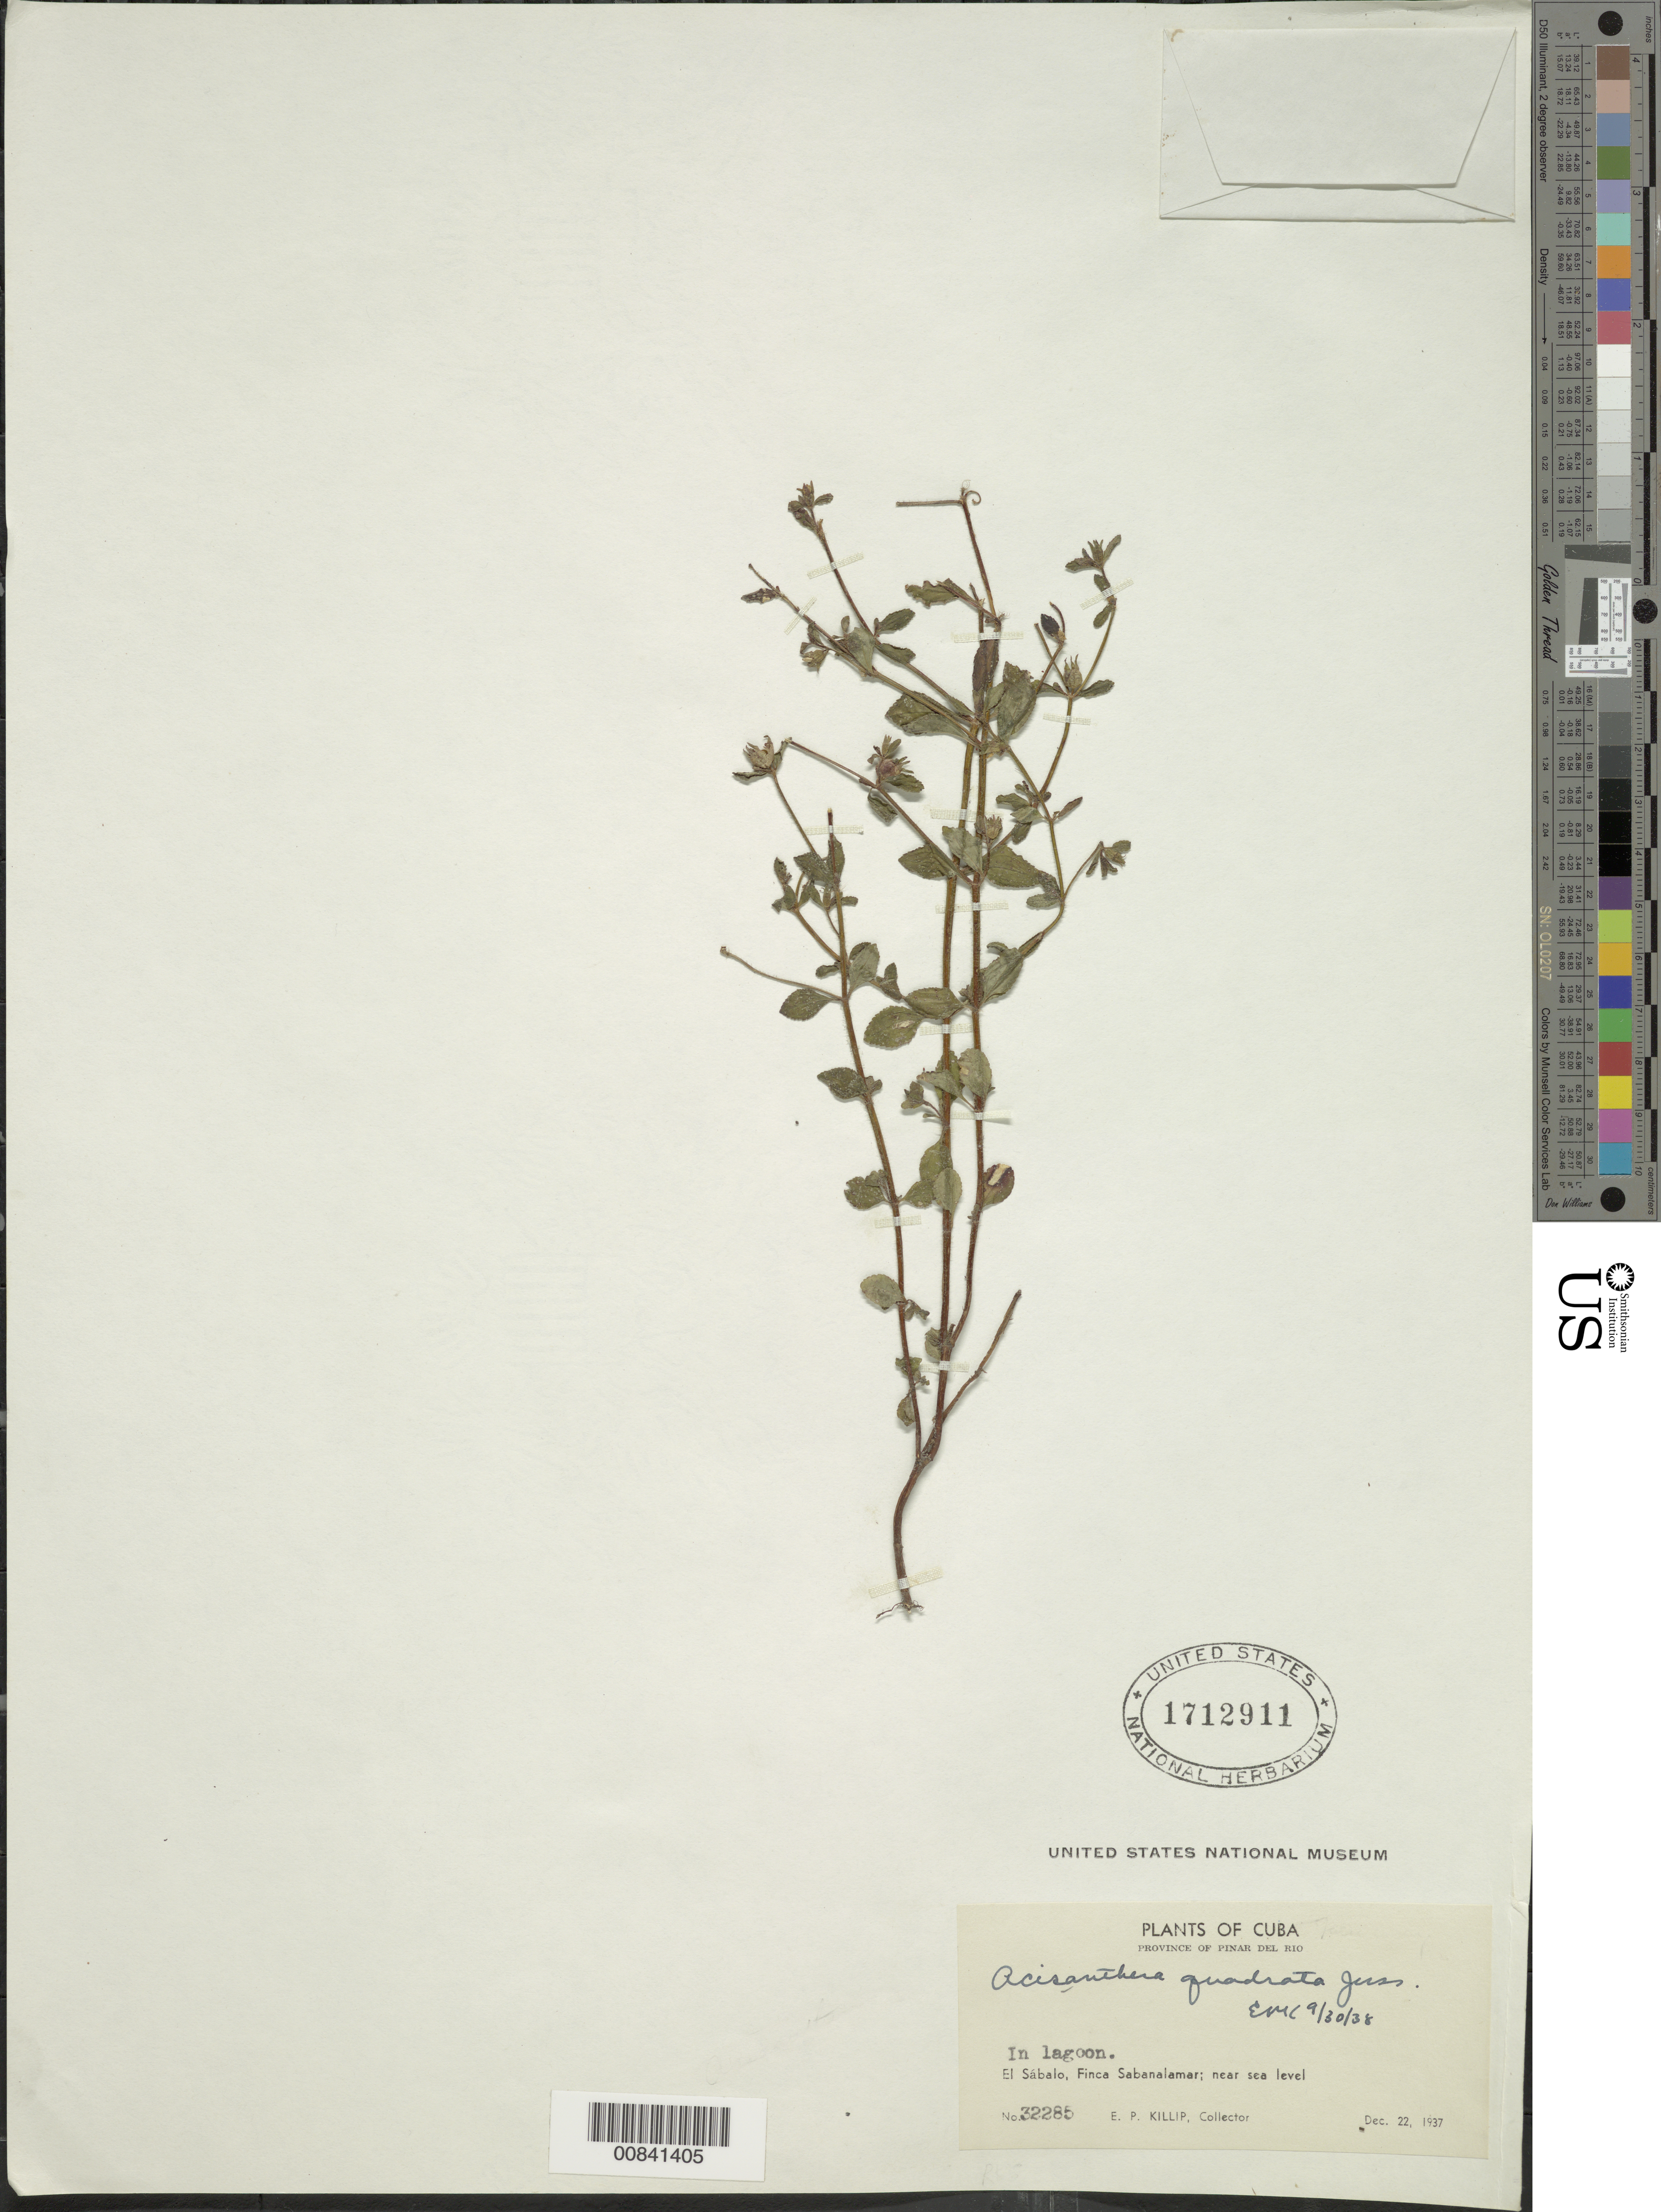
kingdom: Plantae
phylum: Tracheophyta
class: Magnoliopsida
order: Myrtales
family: Melastomataceae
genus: Acisanthera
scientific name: Acisanthera erecta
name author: Gleason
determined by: Nunes da Silva, Diego, (RB), Jardim Botanico do Rio de Janeiro - Herbario (BRAZIL)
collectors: E. P. Killip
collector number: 32285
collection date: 1937-12-22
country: Cuba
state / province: Pinar del Rio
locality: El Sábalo, Finca Sabanalamar.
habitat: In lagoon.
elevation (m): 0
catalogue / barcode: US 1712911